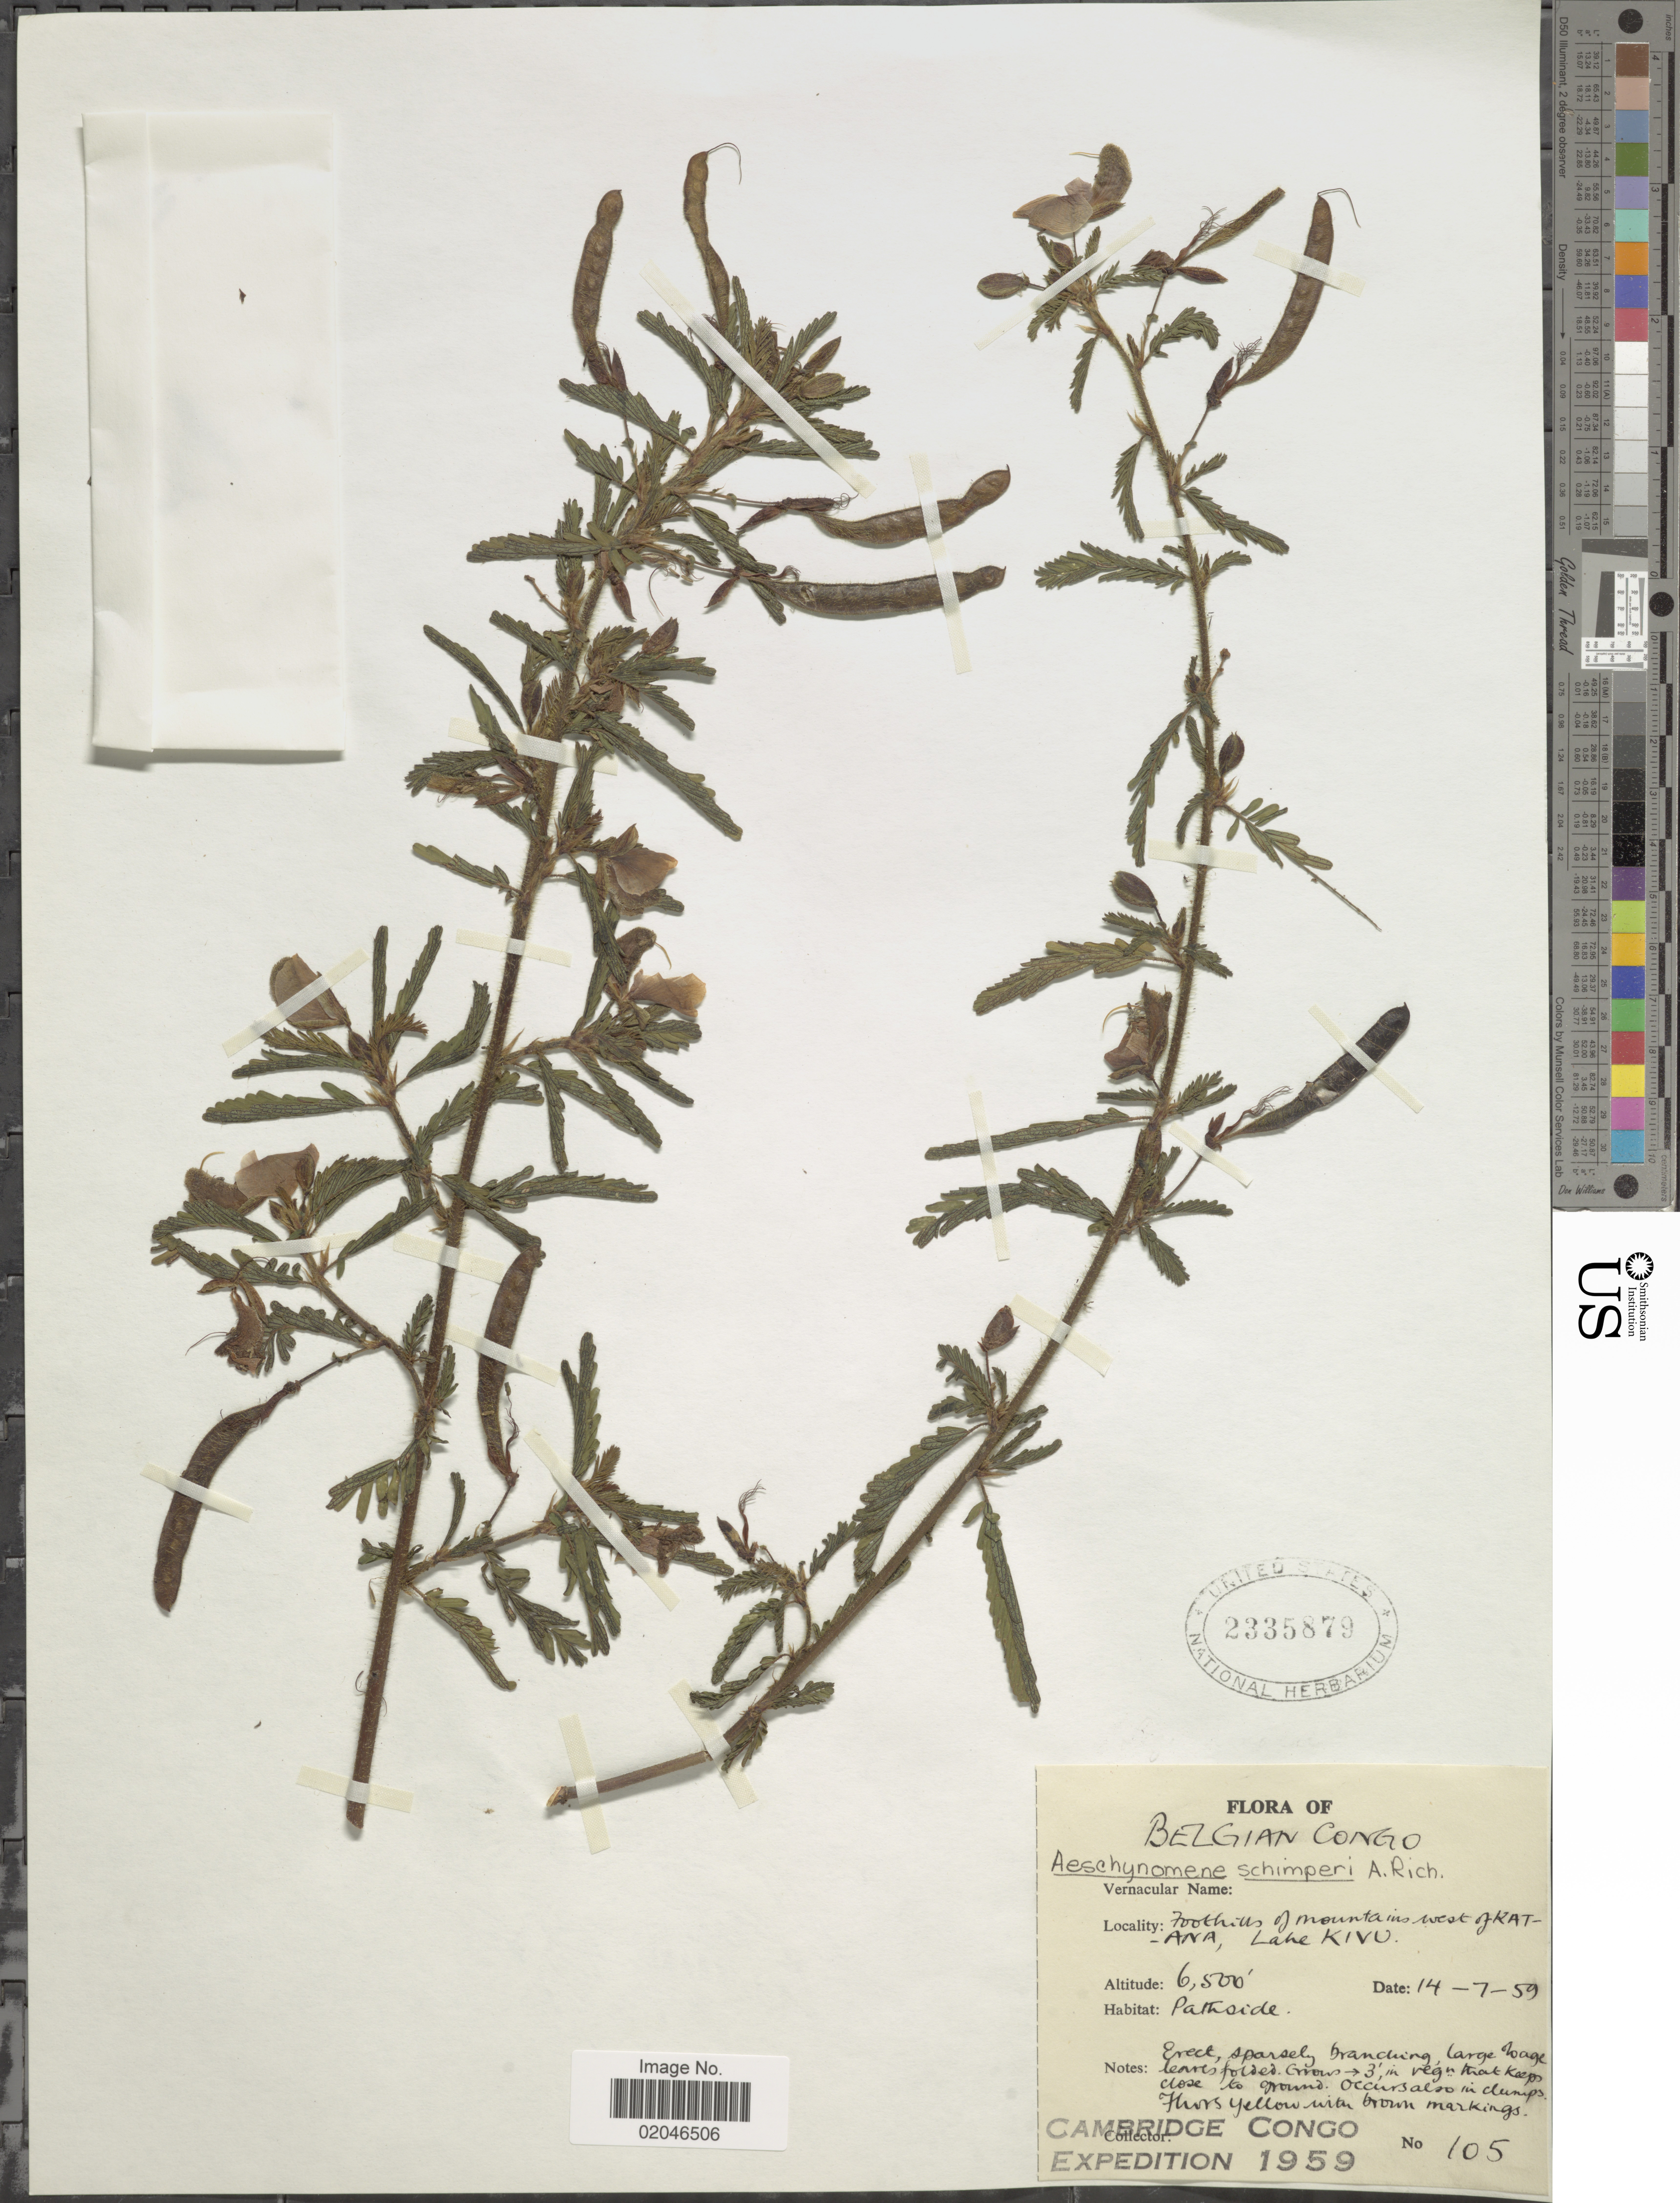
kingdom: Plantae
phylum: Tracheophyta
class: Magnoliopsida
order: Fabales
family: Fabaceae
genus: Aeschynomene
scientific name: Aeschynomene schimperi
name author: Hochst. ex A. Rich.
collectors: Cambridge Congo Expedition 1959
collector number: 105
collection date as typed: Transcribed d/m/y: 14/7/59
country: Congo, Democratic Republic of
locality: Belgian Congo. Foothills of mountains west of Katana, Lake Kivu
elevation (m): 1981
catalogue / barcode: US 2335879